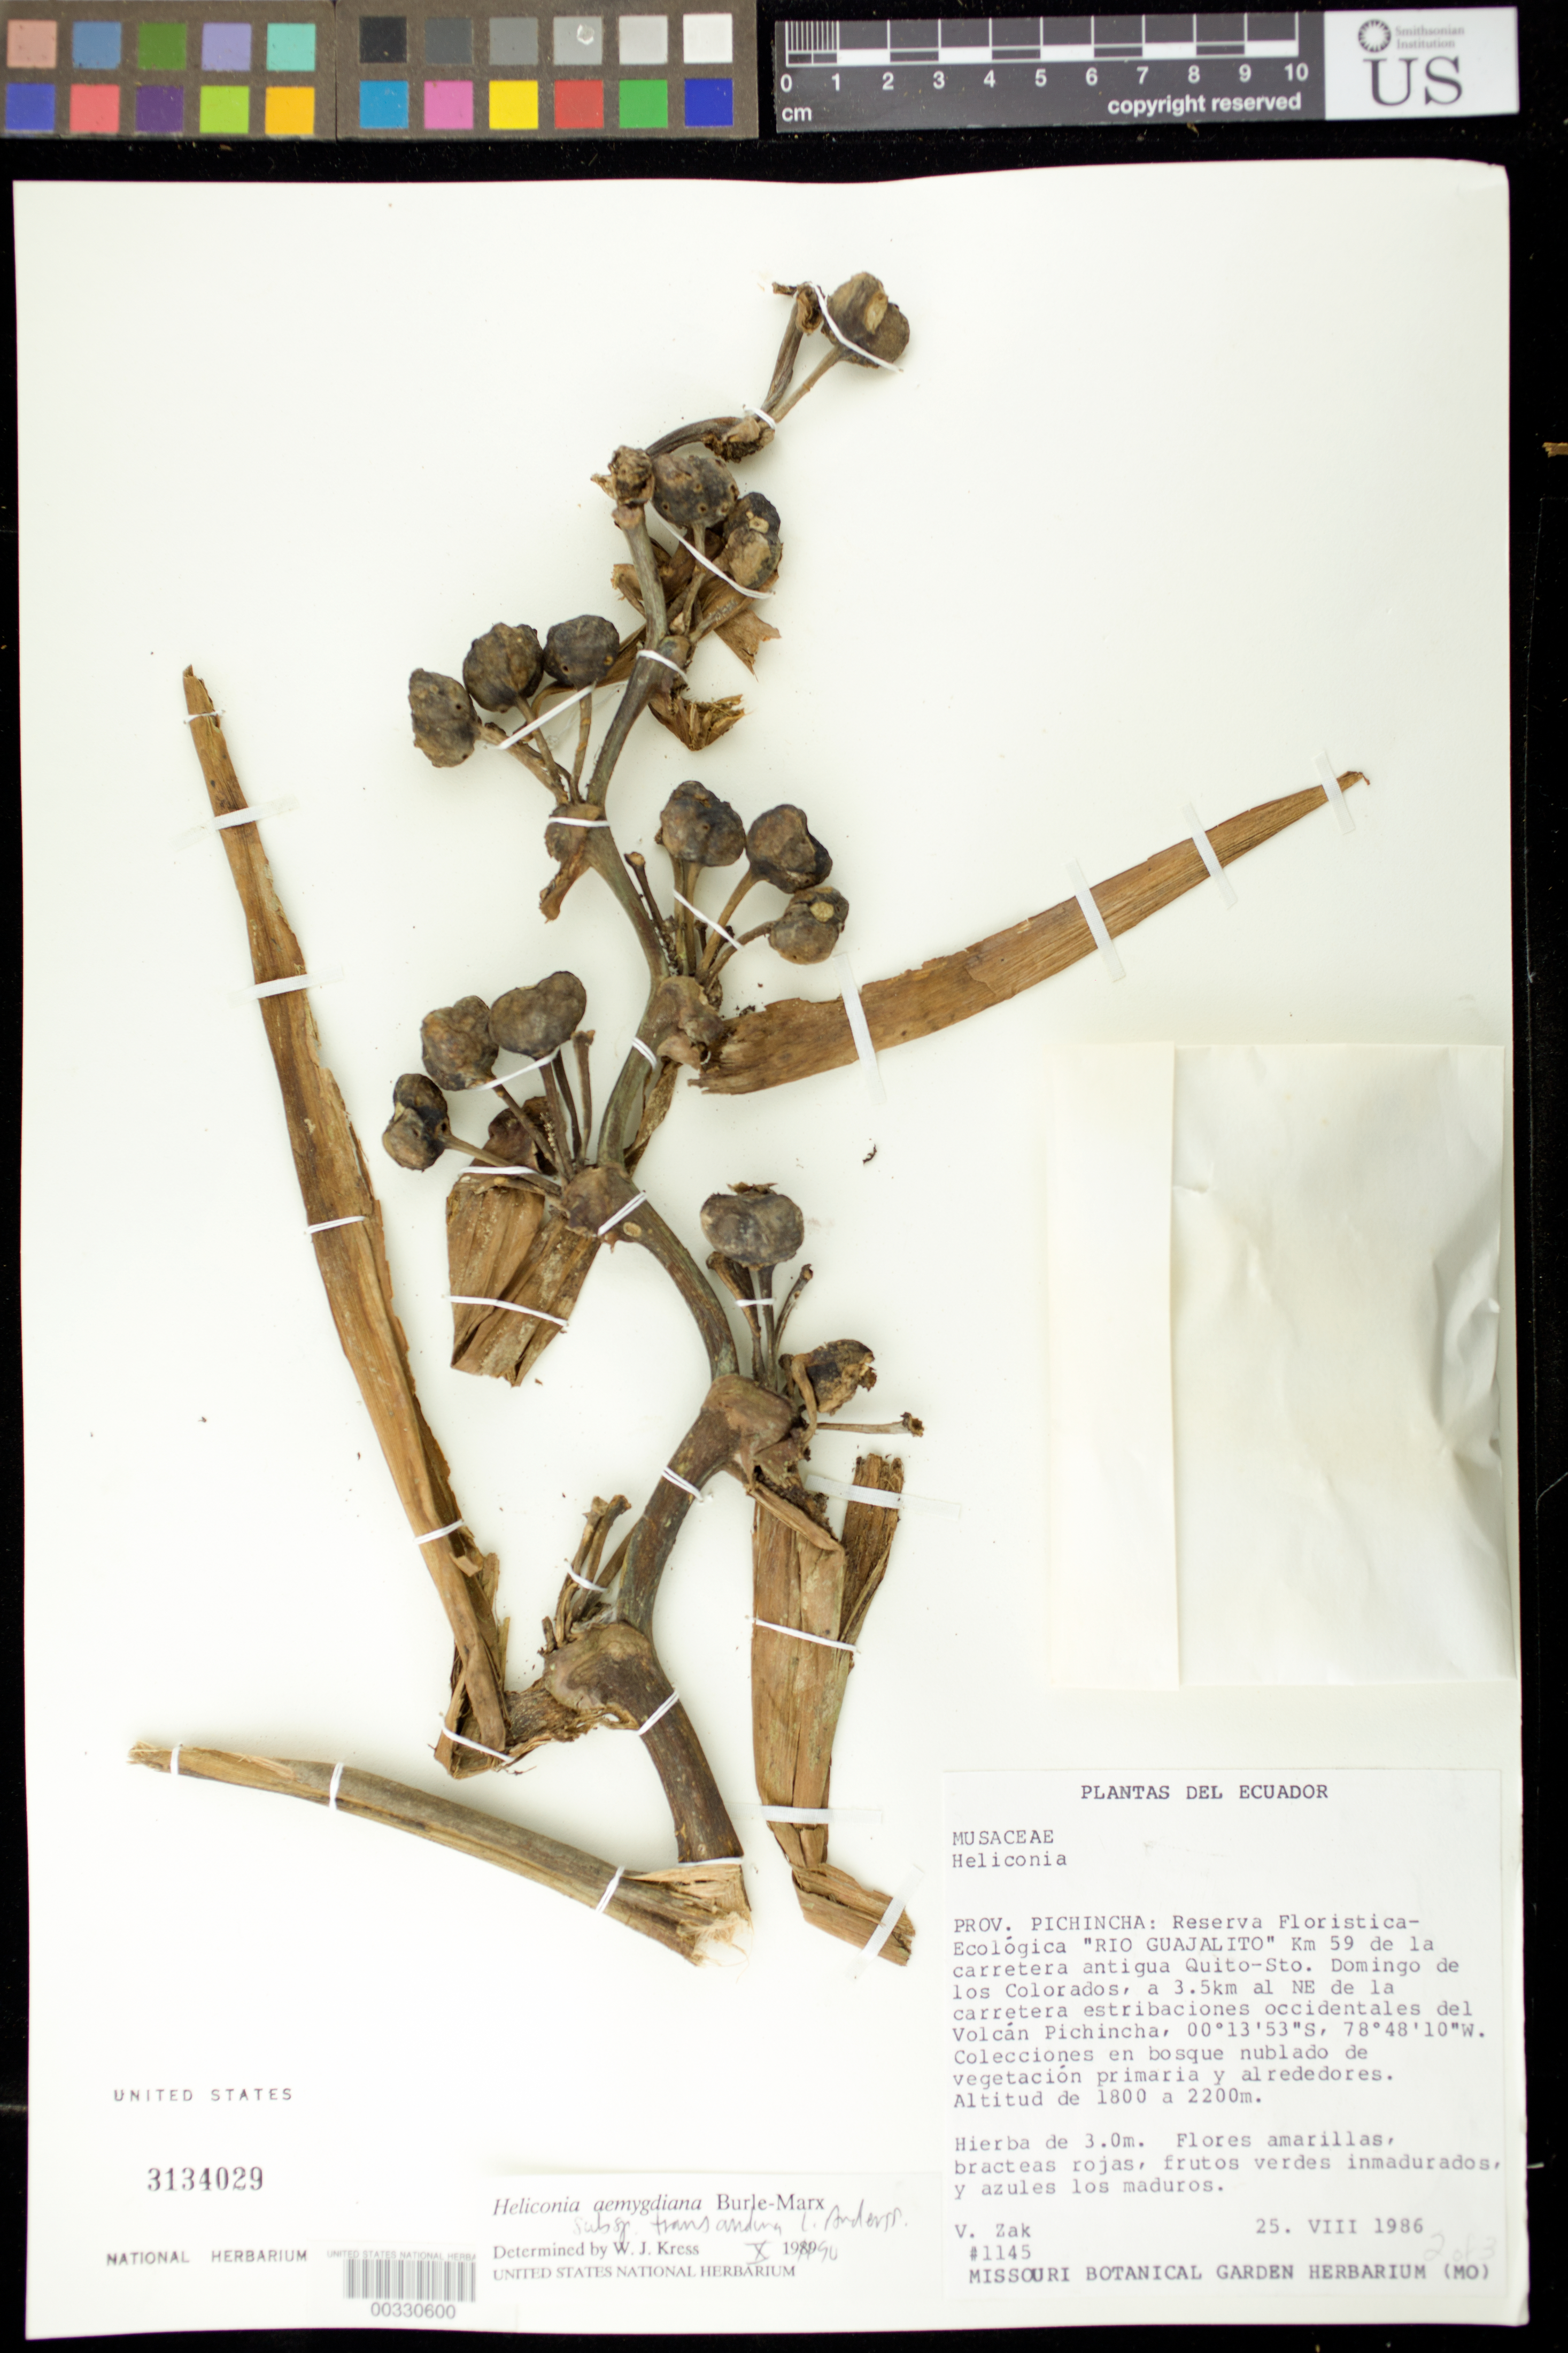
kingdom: Plantae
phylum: Tracheophyta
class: Liliopsida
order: Zingiberales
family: Heliconiaceae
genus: Heliconia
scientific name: Heliconia aemygdiana subsp. transandina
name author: L. Andersson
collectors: V. Zak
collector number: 1145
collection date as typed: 25 Aug 1986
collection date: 1986-08-25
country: Ecuador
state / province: Pichincha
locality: Reserva floristica-ecologica "Rio guajalito" km 59 of old quito-sto. domingo de los Colorados highway, ...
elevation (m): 1800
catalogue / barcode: US 3134029